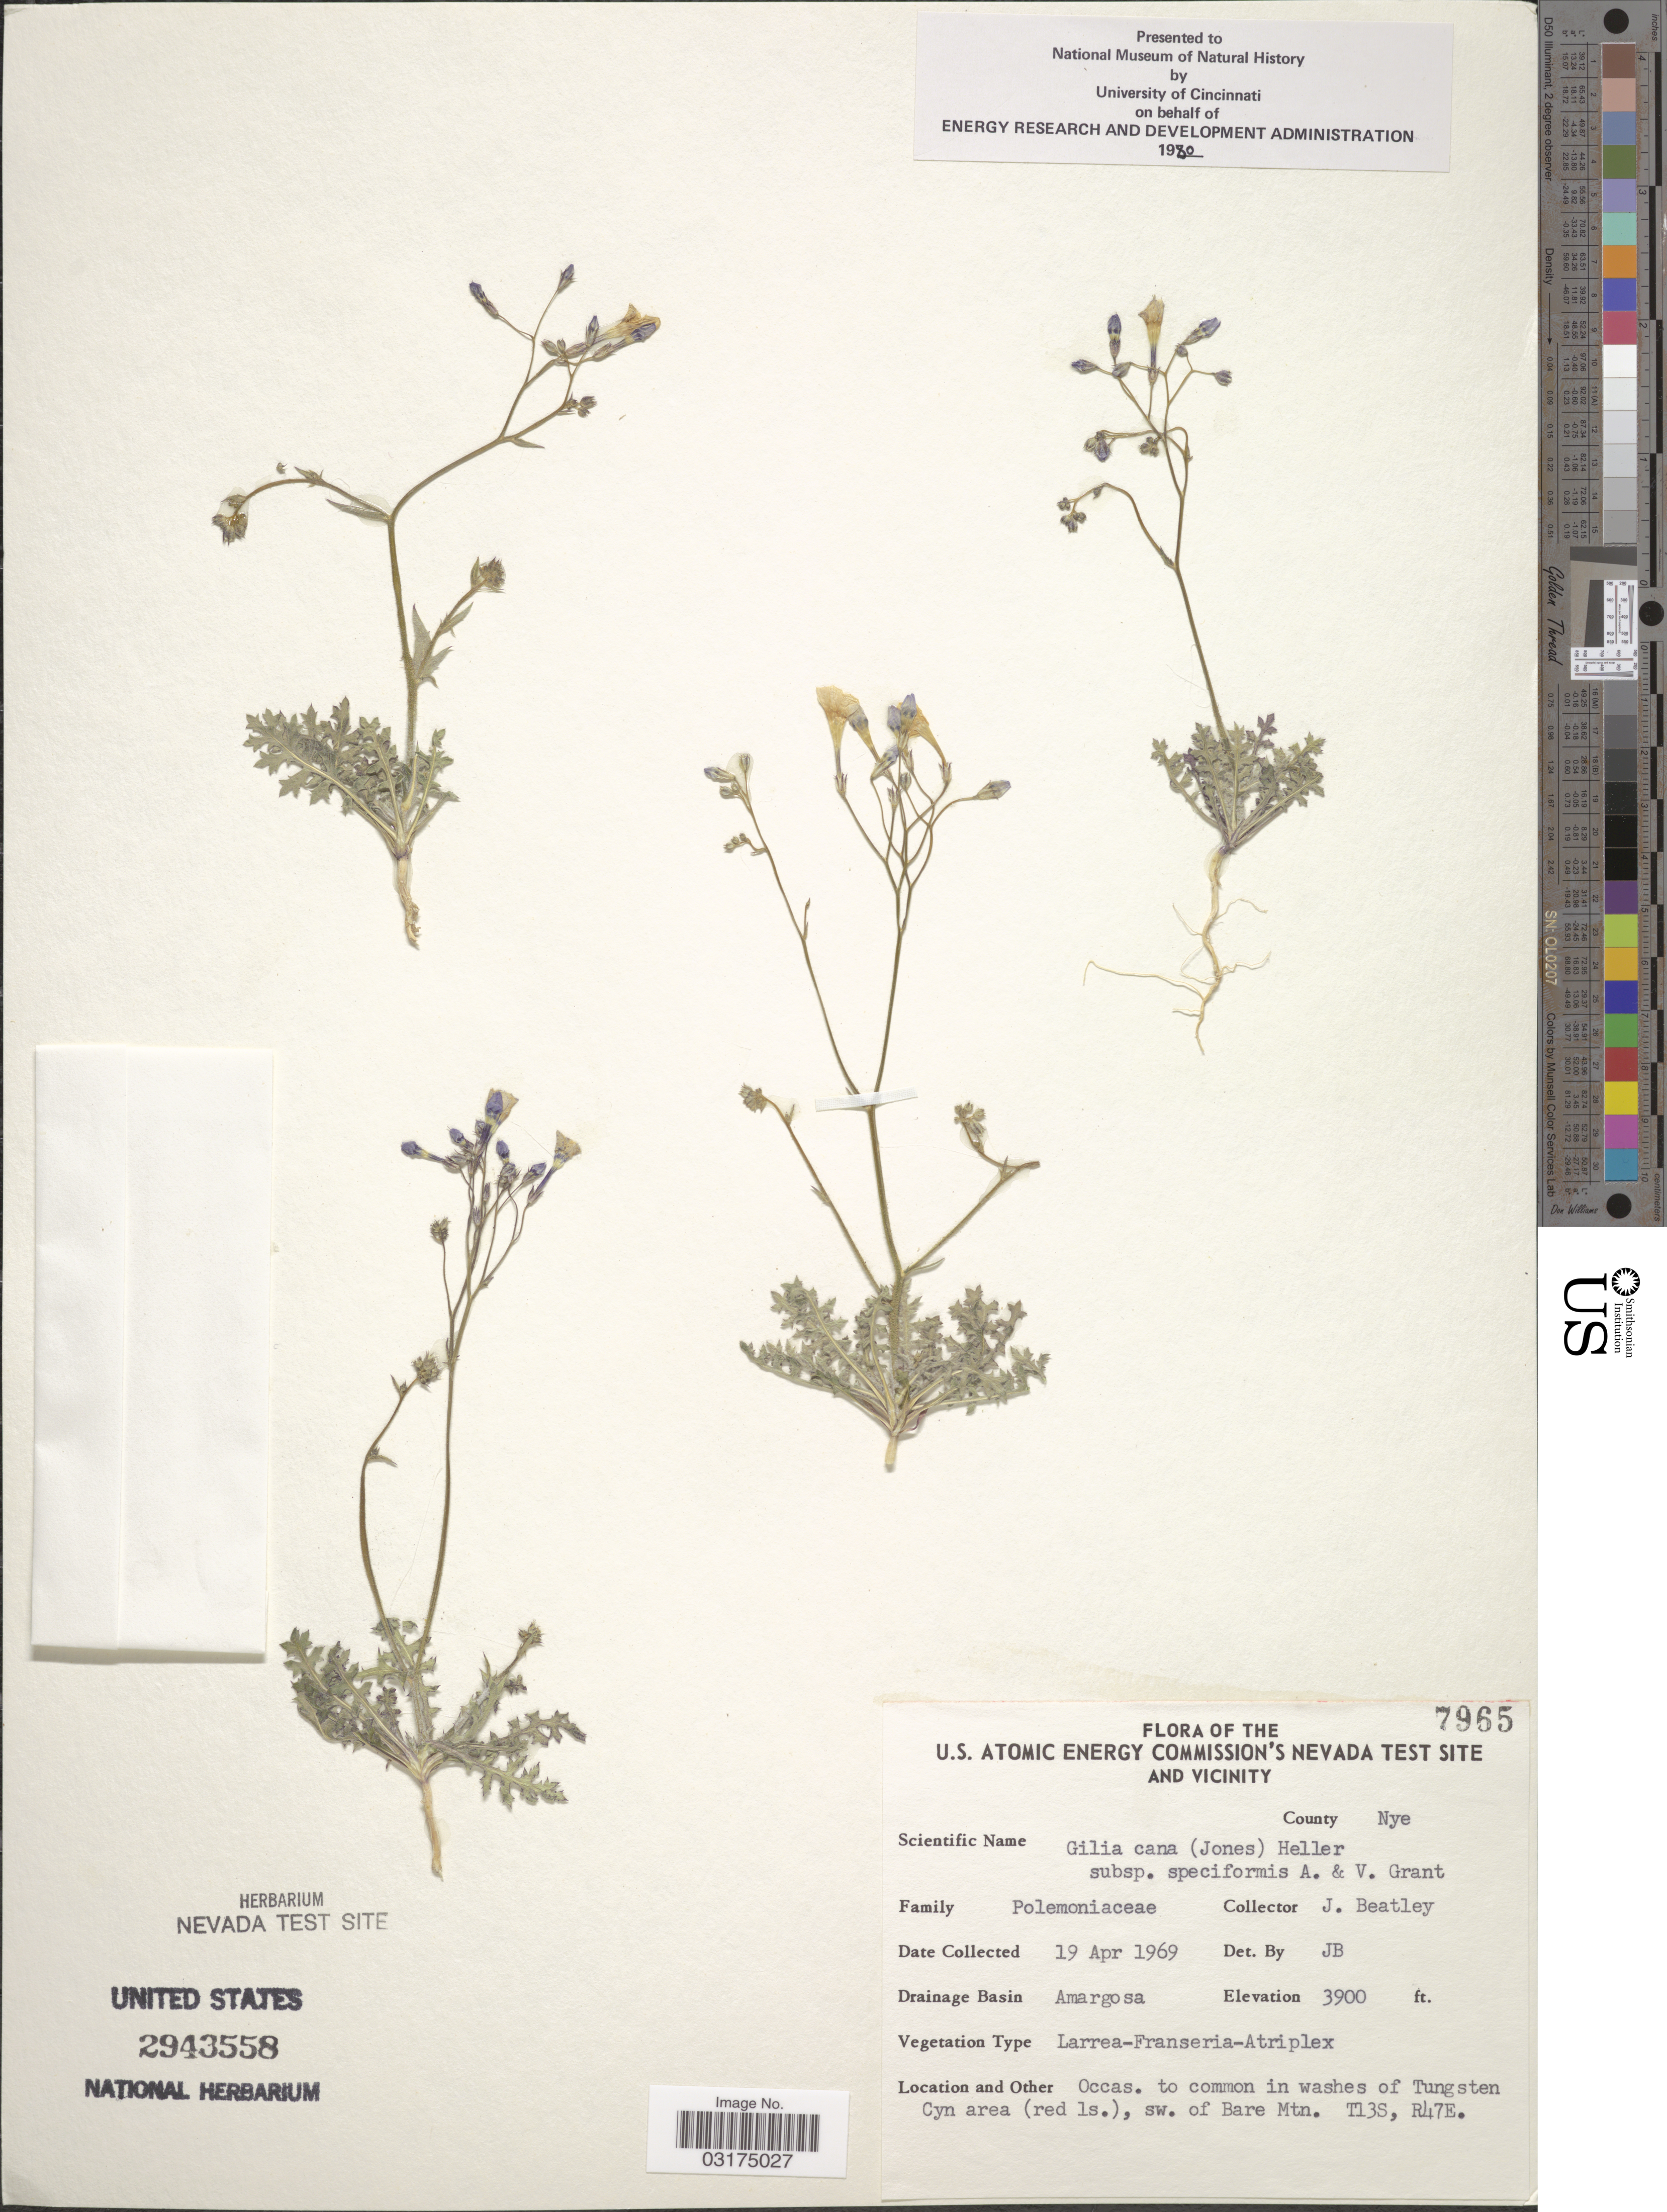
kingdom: Plantae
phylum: Tracheophyta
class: Magnoliopsida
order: Ericales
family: Polemoniaceae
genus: Gilia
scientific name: Gilia cana subsp. speciformis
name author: A.D. Grant & V.E. Grant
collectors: J. C. Beatley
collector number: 7965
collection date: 1969-04-19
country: United States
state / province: Nevada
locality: The U. S. Atomic Energy Commission's Nevada Test Site and Vicinity. County Nye. Drainage Basin Amargosa. Occas. to common in washes of Tungsten Cyn area (red Is.), sw. of Bare Mtn. T13S, R47E.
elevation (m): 1189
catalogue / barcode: US 2943558